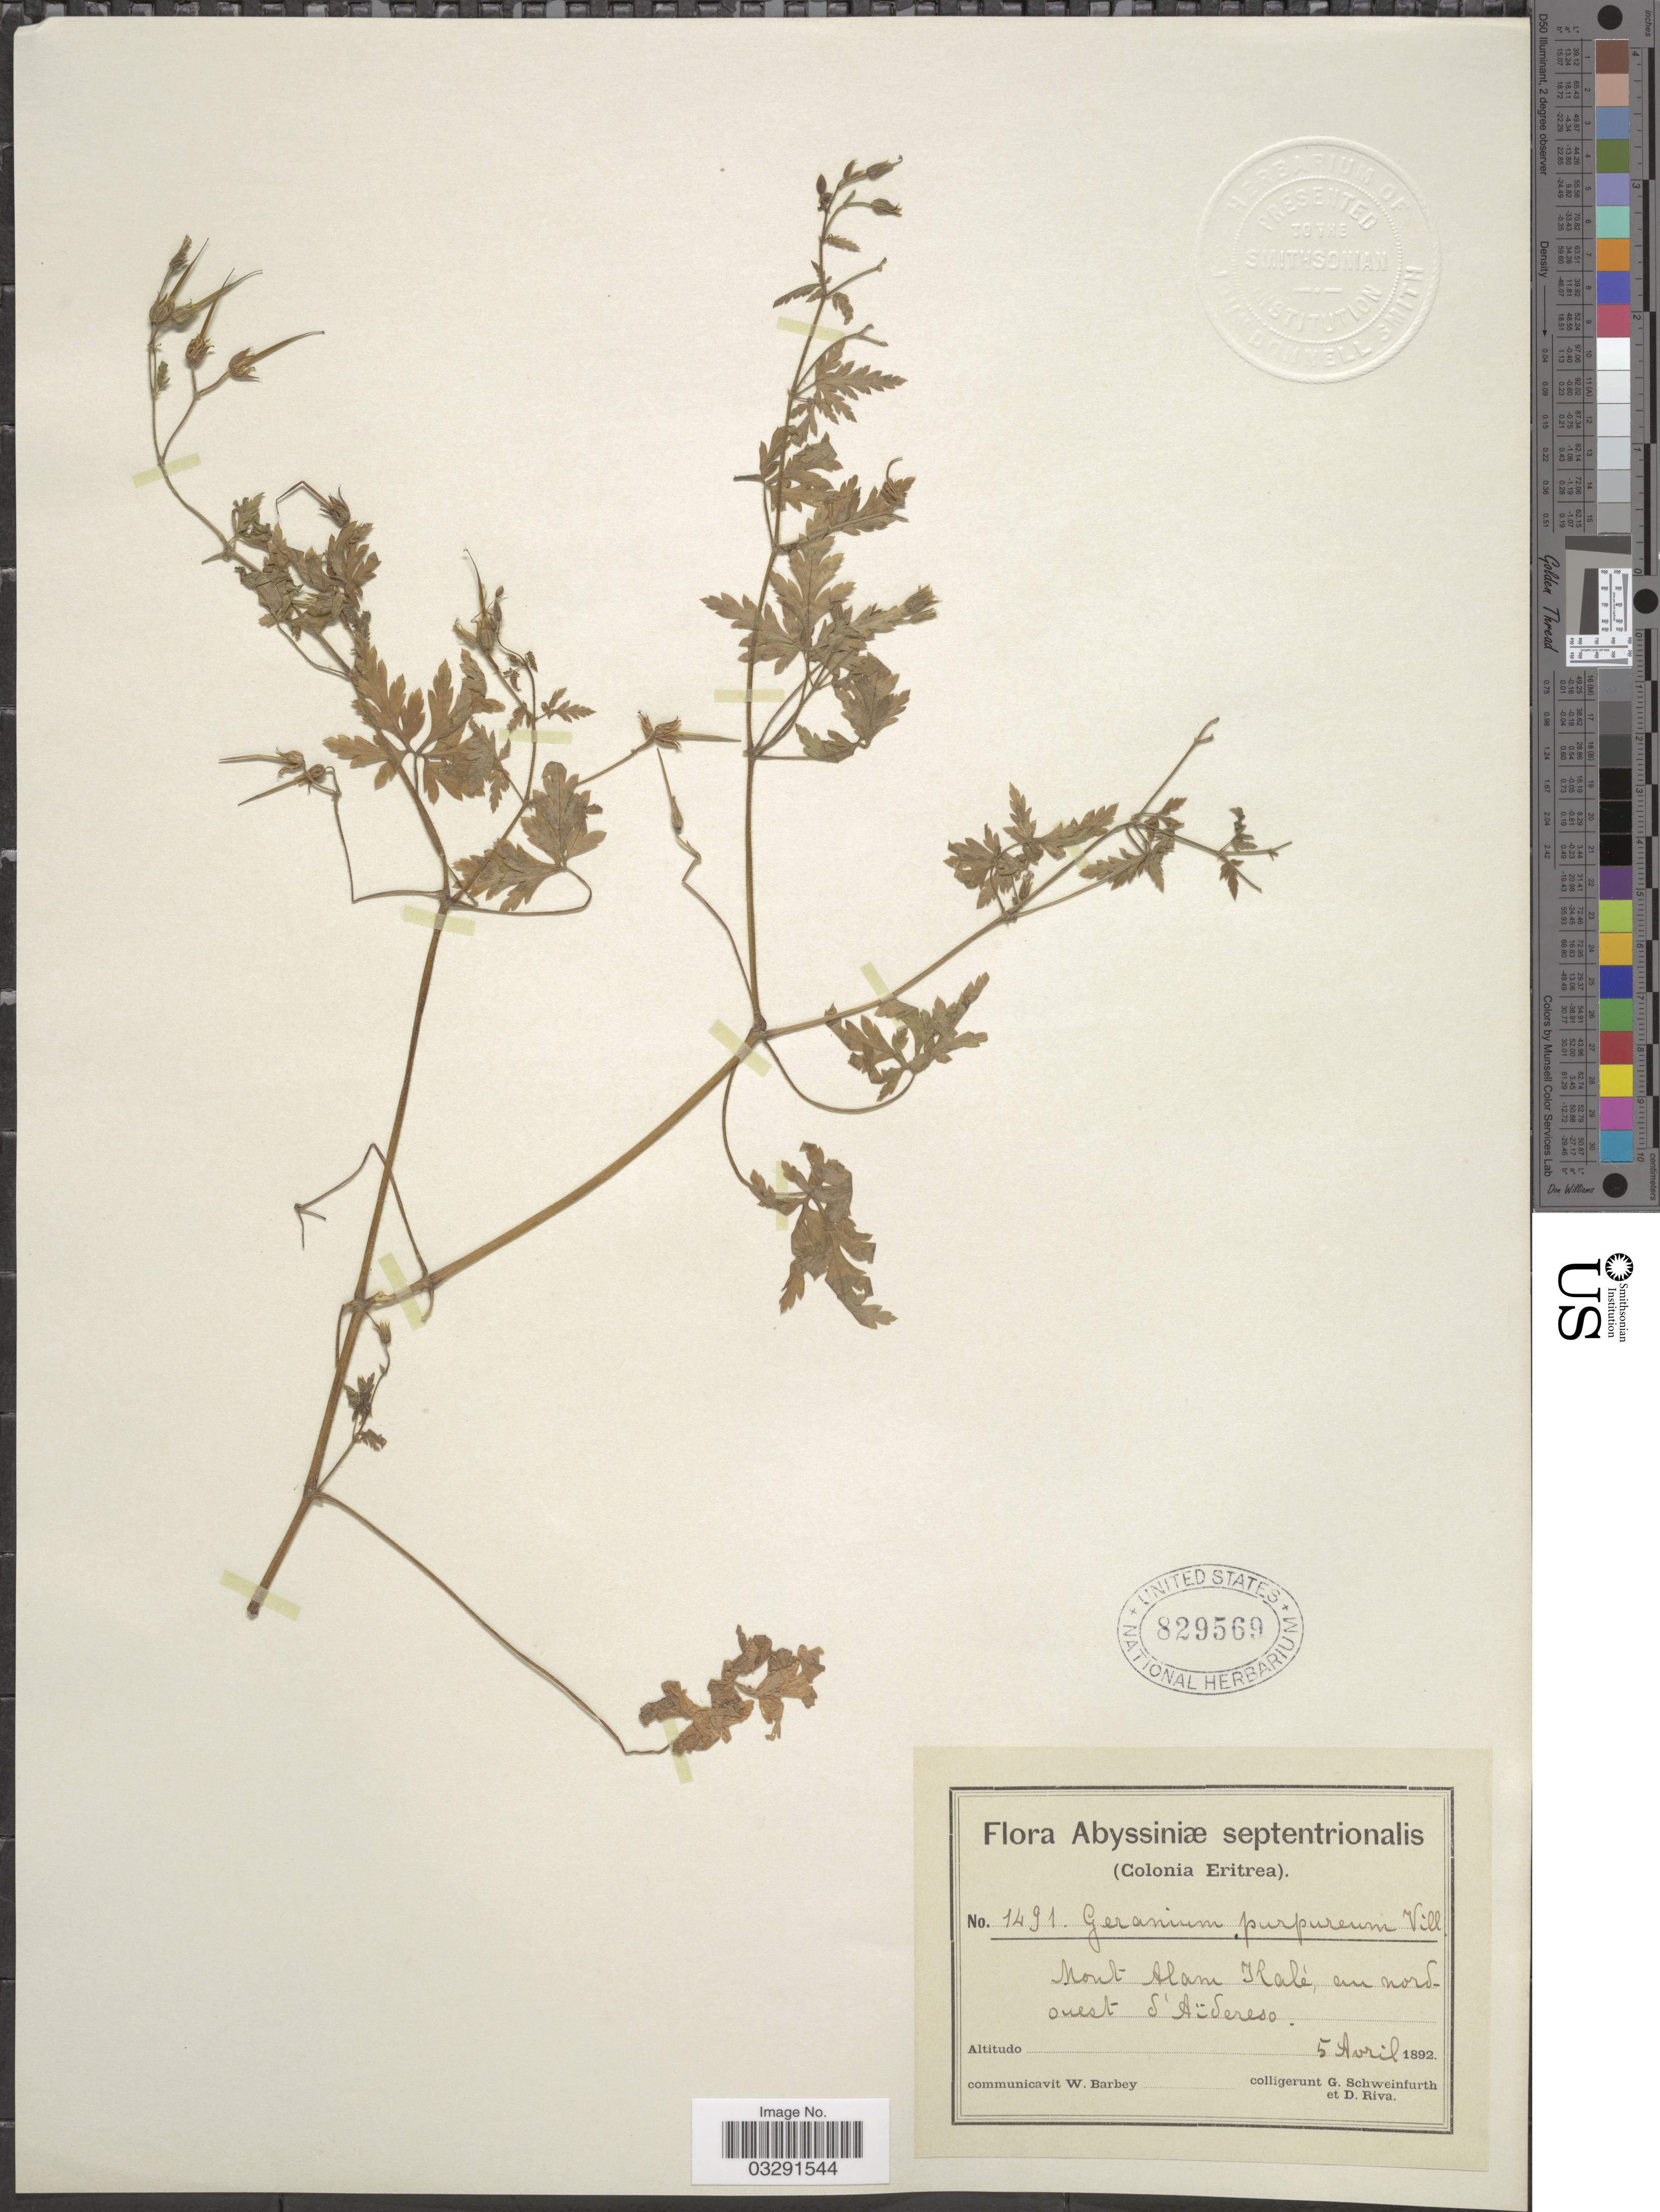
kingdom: Plantae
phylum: Tracheophyta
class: Magnoliopsida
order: Geraniales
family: Geraniaceae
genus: Geranium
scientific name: Geranium purpureum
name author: Vill.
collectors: G. A. Schweinfurth (herbarium) & D. Riva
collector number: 1491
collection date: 1892-04-05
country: Eritrea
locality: Abyssiniæ septentrionalis (Colonia Eritrea). Mont Alam Kalé [interpreted], en nord-ouest d'Aïdereso.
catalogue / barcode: US 829569